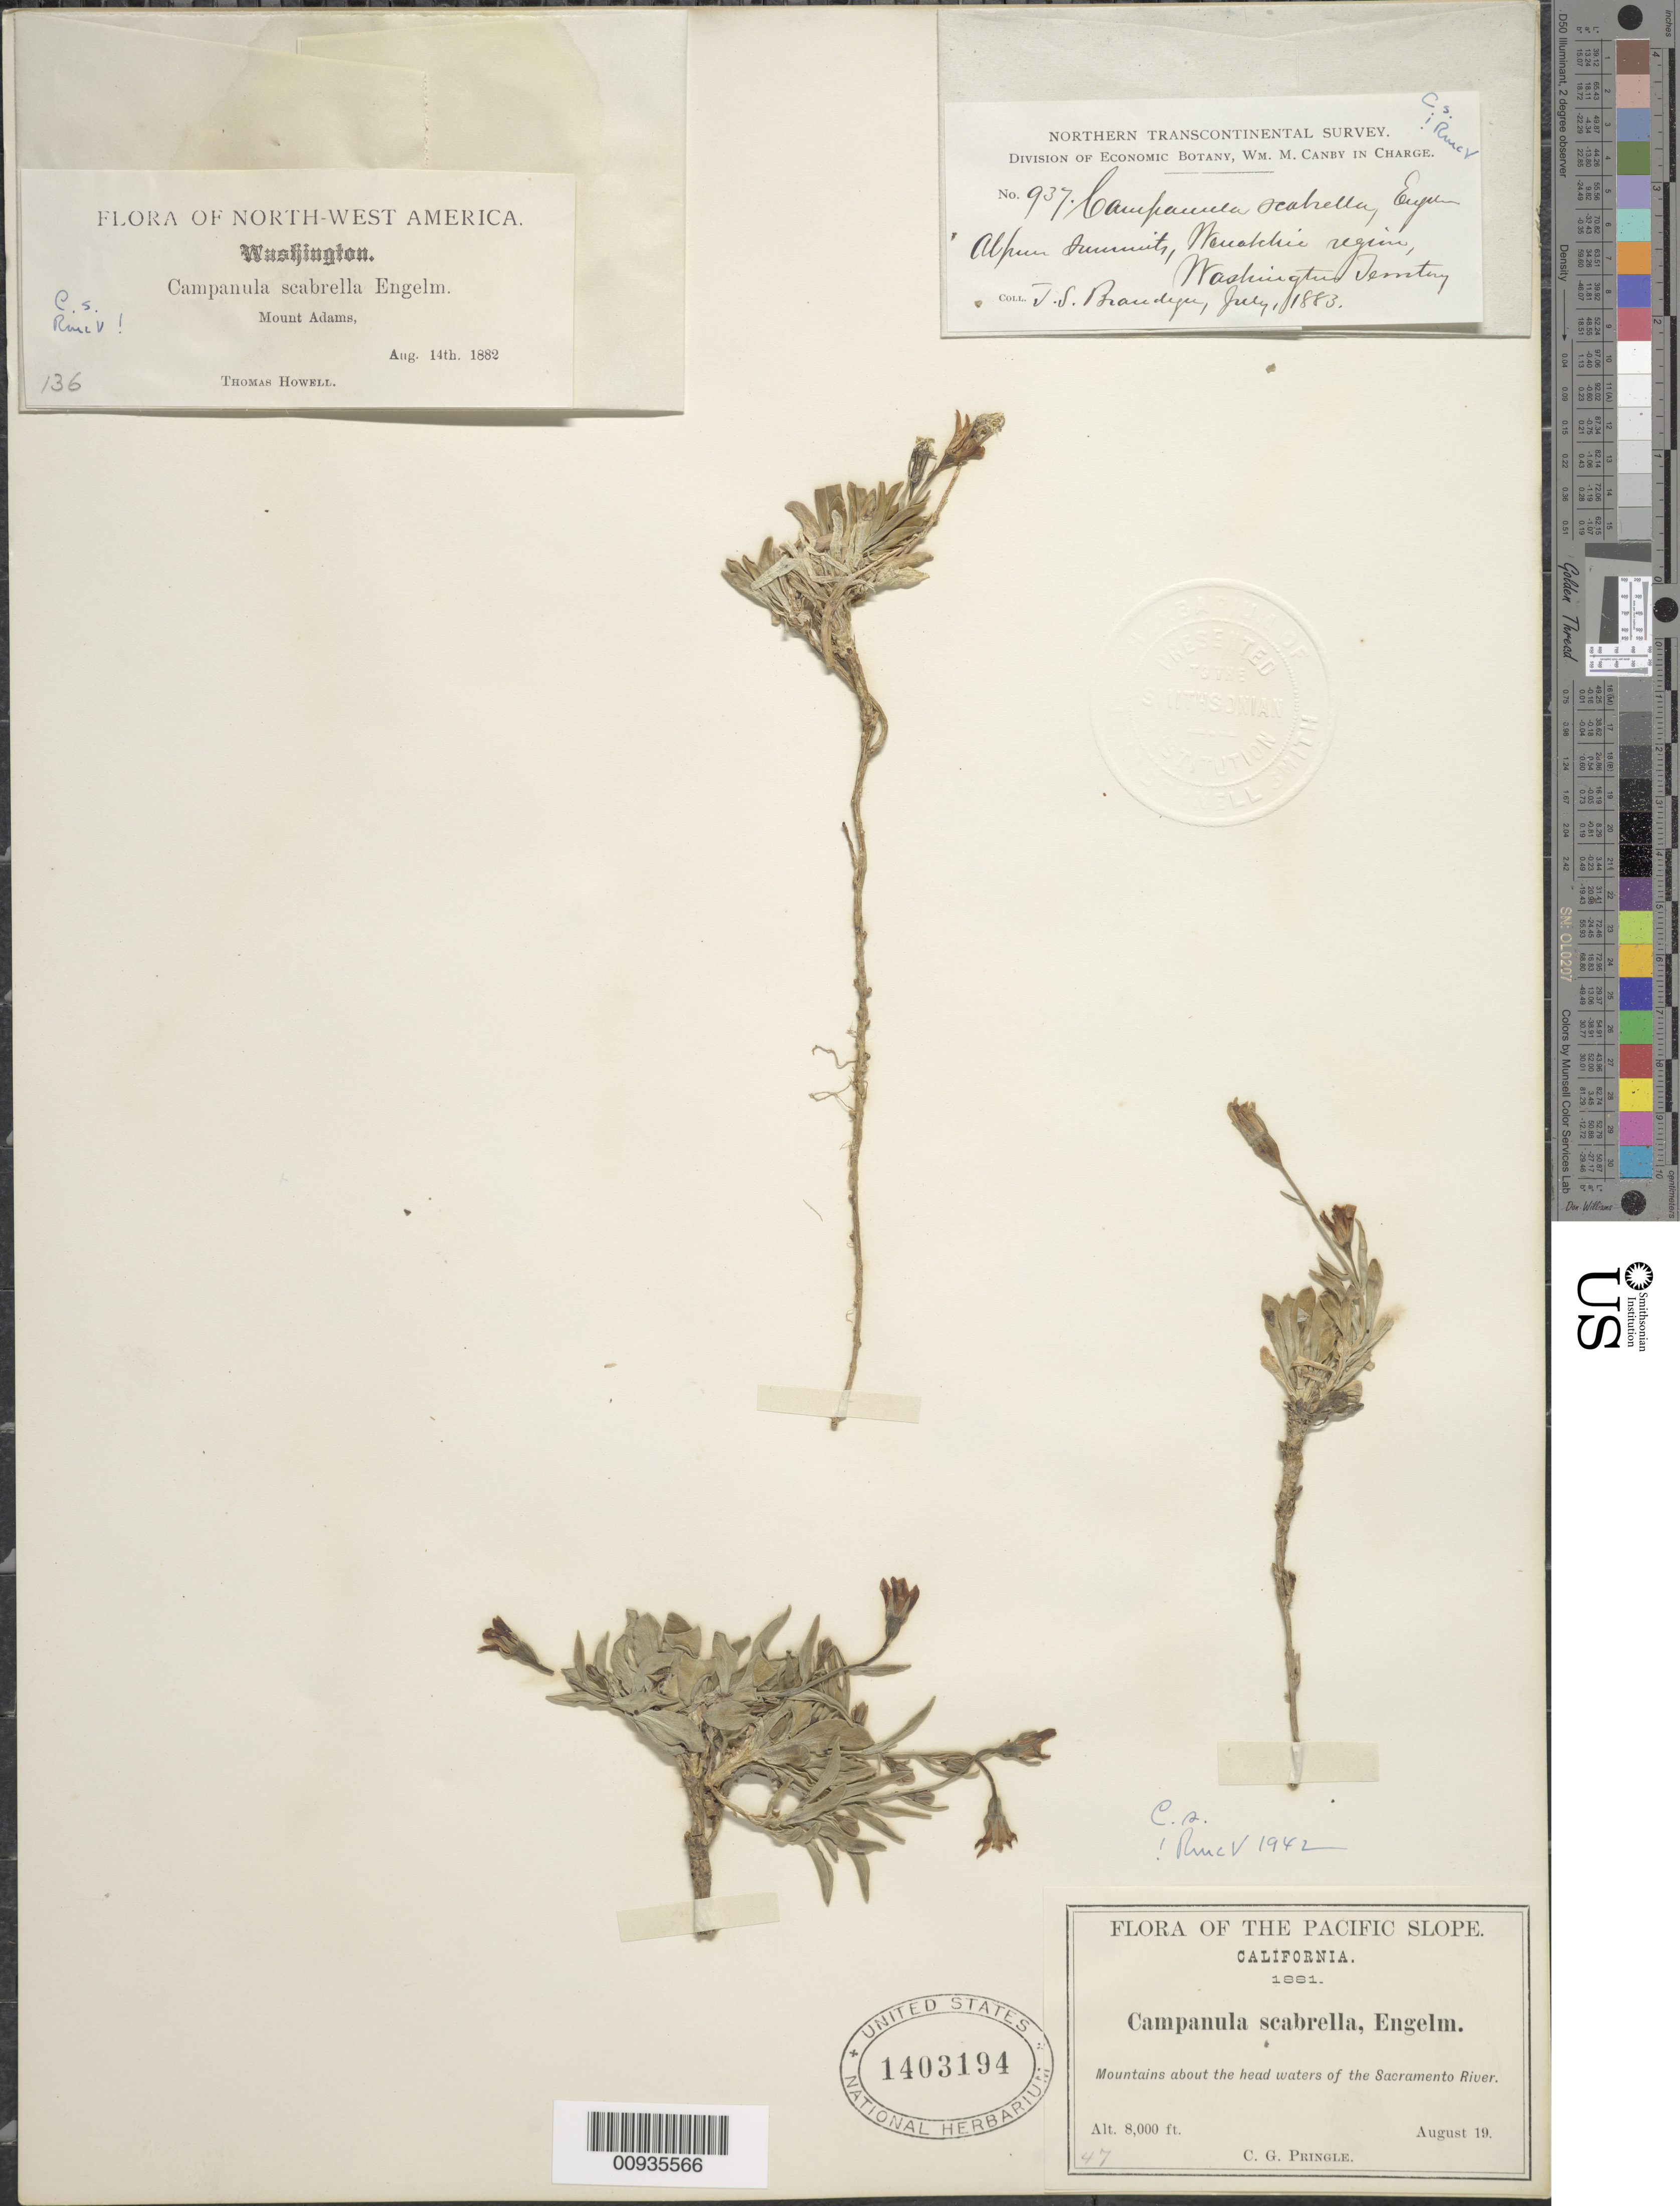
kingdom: Plantae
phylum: Tracheophyta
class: Magnoliopsida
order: Asterales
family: Campanulaceae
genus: Campanula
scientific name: Campanula scabrella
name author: Engelm.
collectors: C. G. Pringle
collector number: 47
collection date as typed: August 19, 1881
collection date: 1881-08-19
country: United States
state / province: California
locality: Mountains about the headwaters of the Sacramento River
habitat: Mountains about the headwaters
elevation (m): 2438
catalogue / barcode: US 1403194